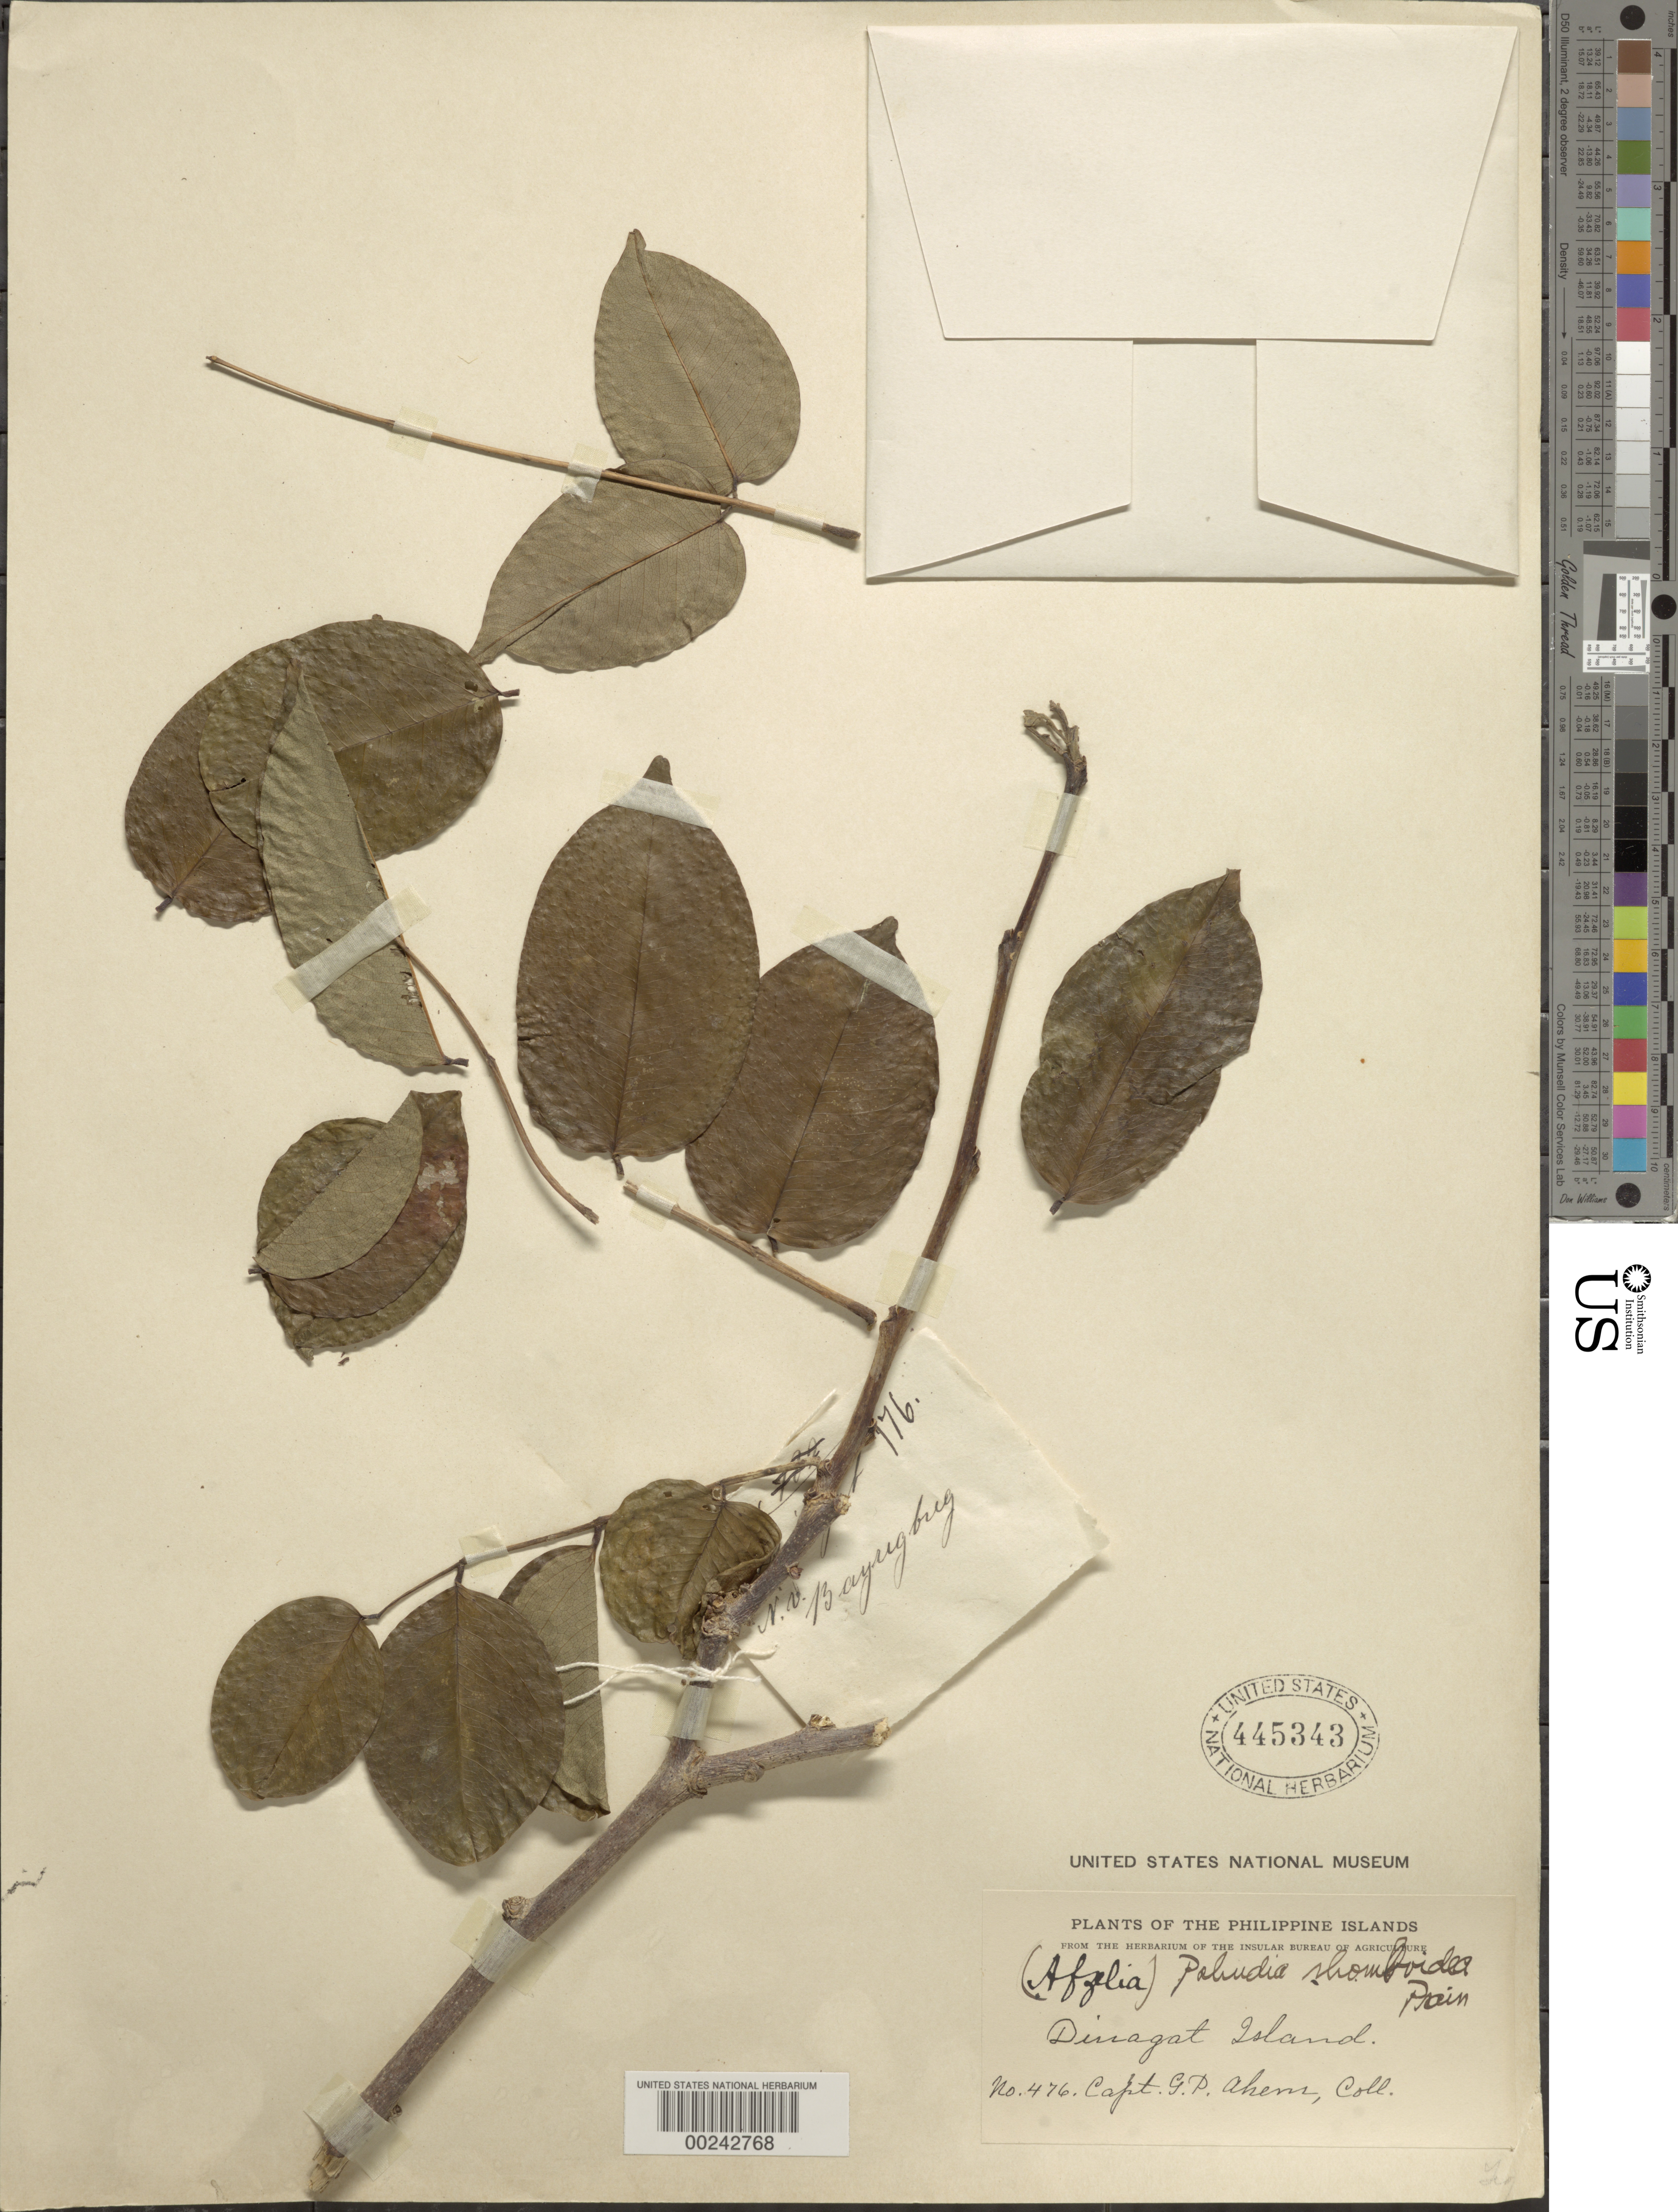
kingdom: Plantae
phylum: Tracheophyta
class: Magnoliopsida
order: Fabales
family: Fabaceae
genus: Afzelia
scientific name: Afzelia rhomboidea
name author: (Blanco) S. Vidal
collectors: G. Ahern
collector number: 476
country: Philippines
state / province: Caraga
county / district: Surigao del Norte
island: Dinagat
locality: Dinagat island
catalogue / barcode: US 445343